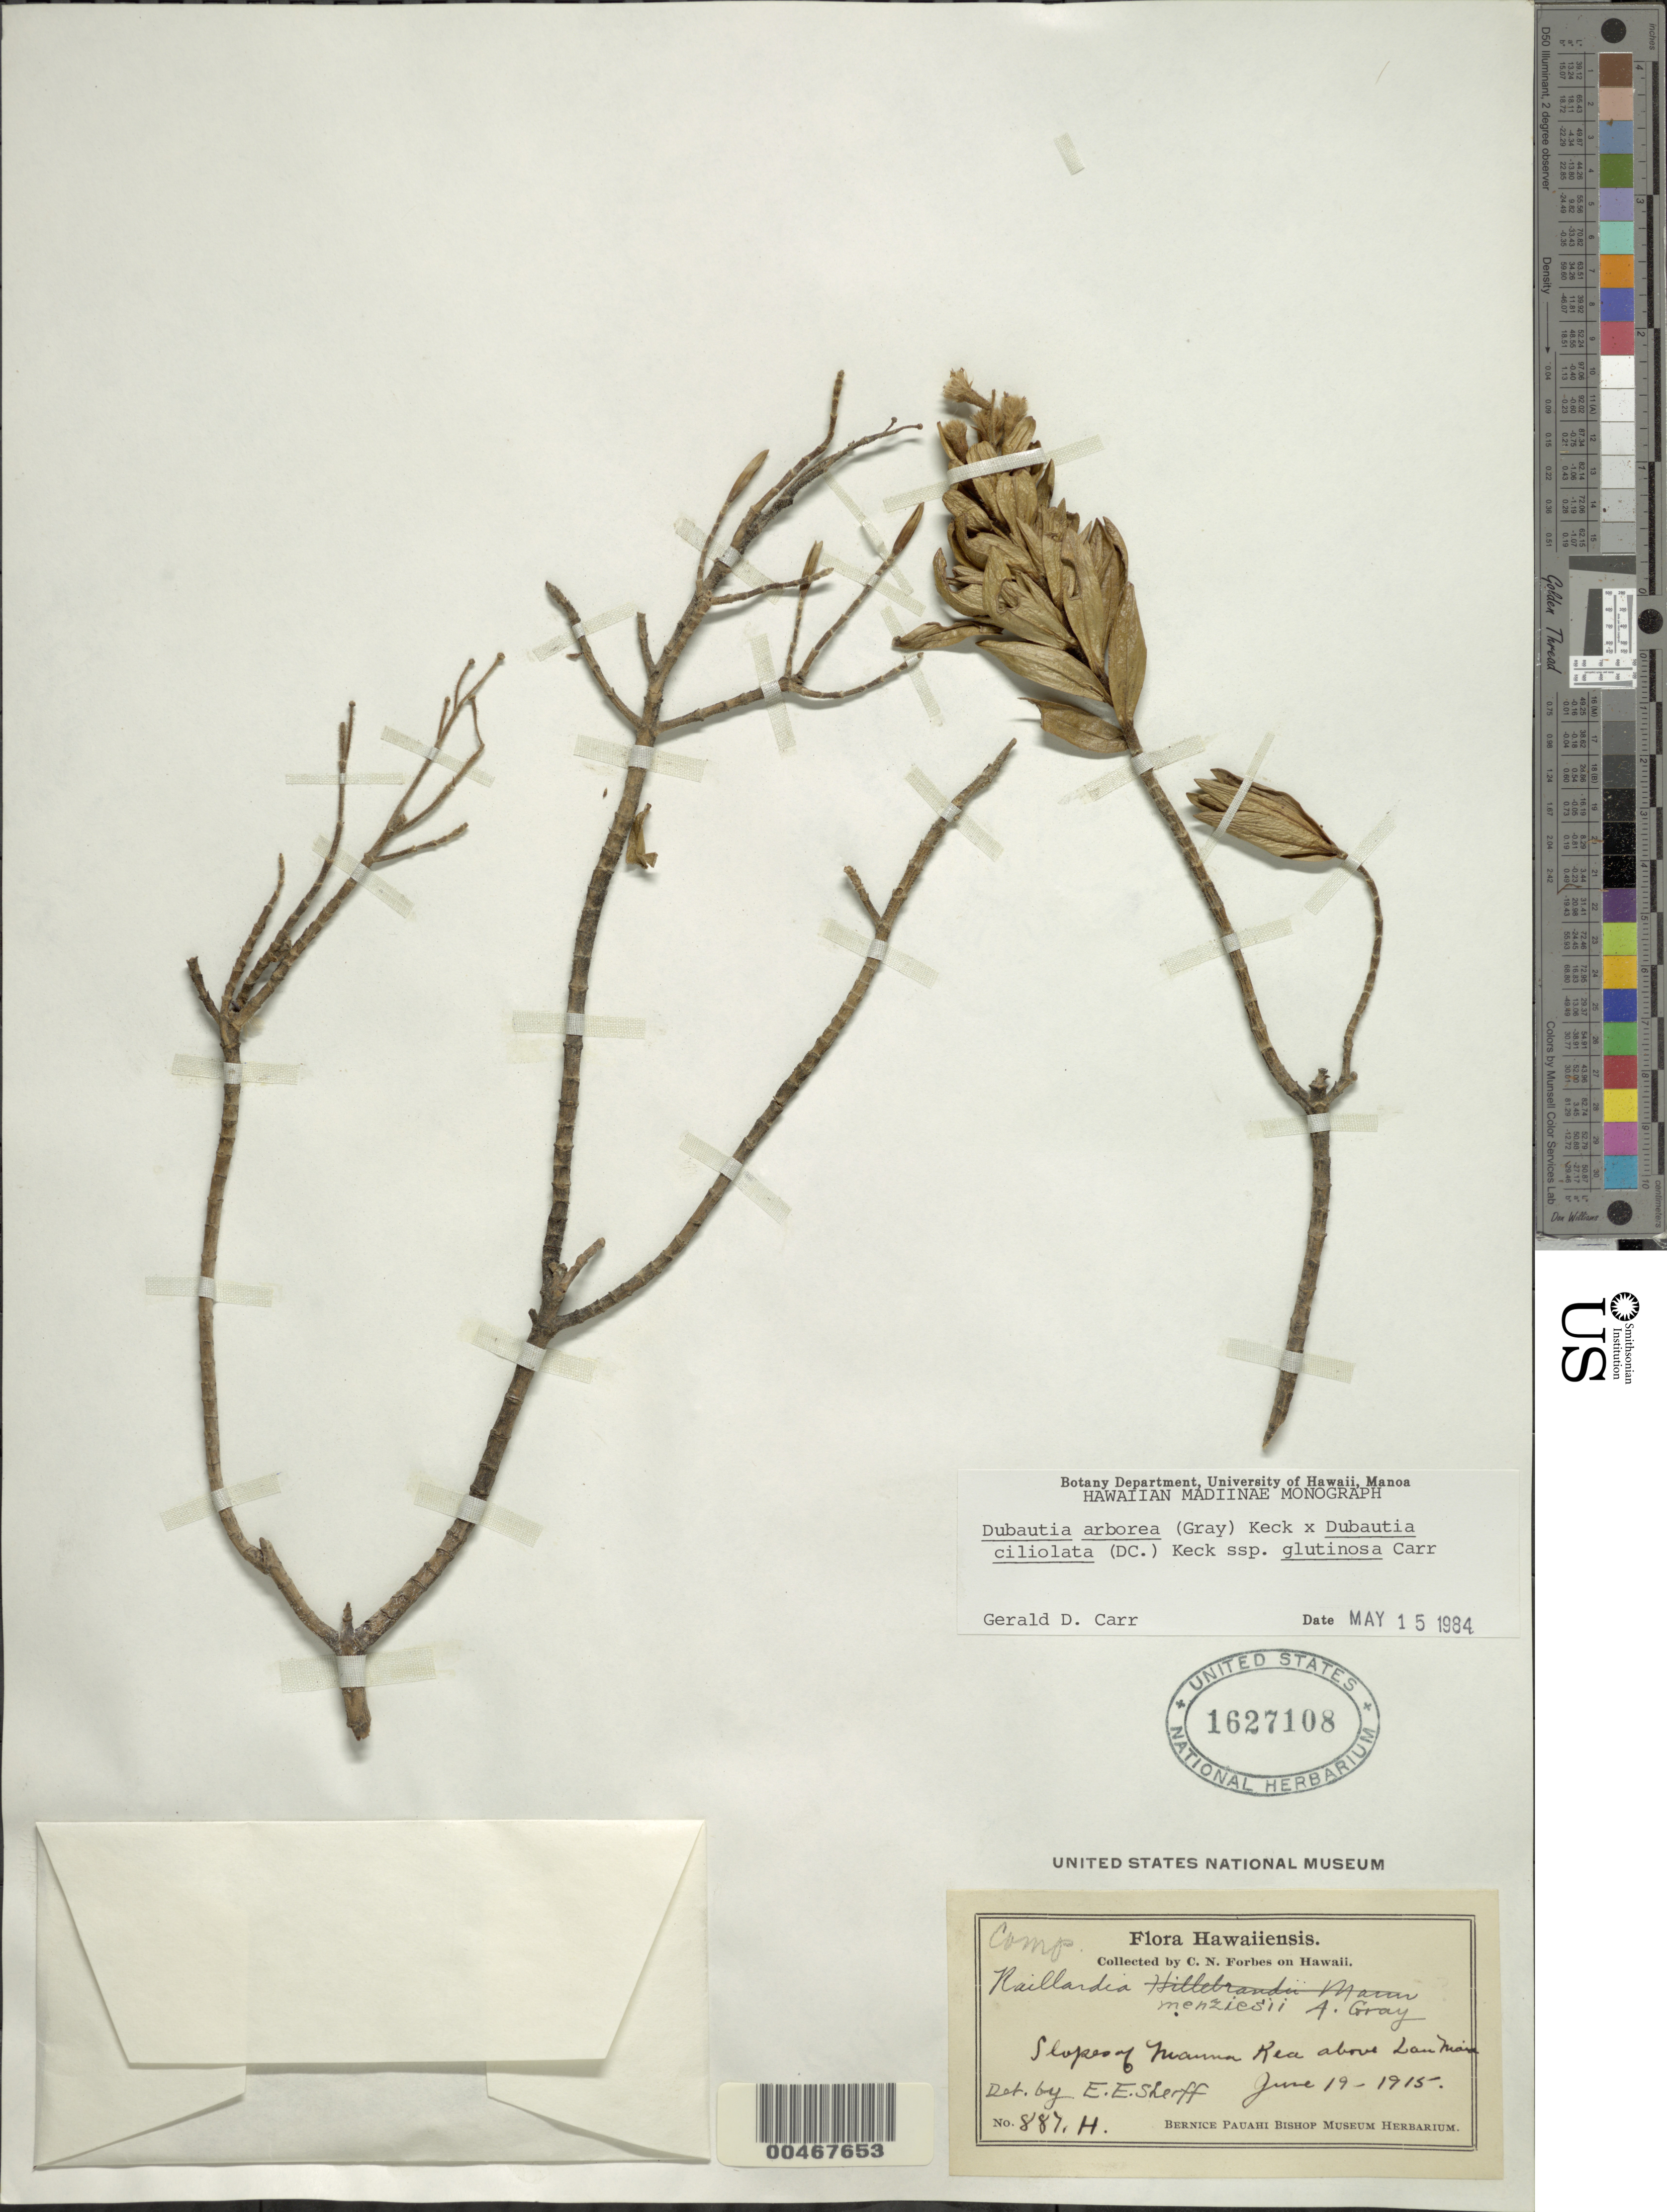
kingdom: Plantae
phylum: Tracheophyta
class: Magnoliopsida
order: Asterales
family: Asteraceae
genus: Dubautia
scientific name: Dubautia arborea x D. ciliolata var. glutinosa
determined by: Carr, G. D.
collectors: C. N. Forbes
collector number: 887.H.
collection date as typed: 19 Jun 1915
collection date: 1915-06-19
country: United States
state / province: Hawaii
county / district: Hawaii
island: Hawaii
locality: Slopes of Mauna Kea above Lau Maia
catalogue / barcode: US 1627108